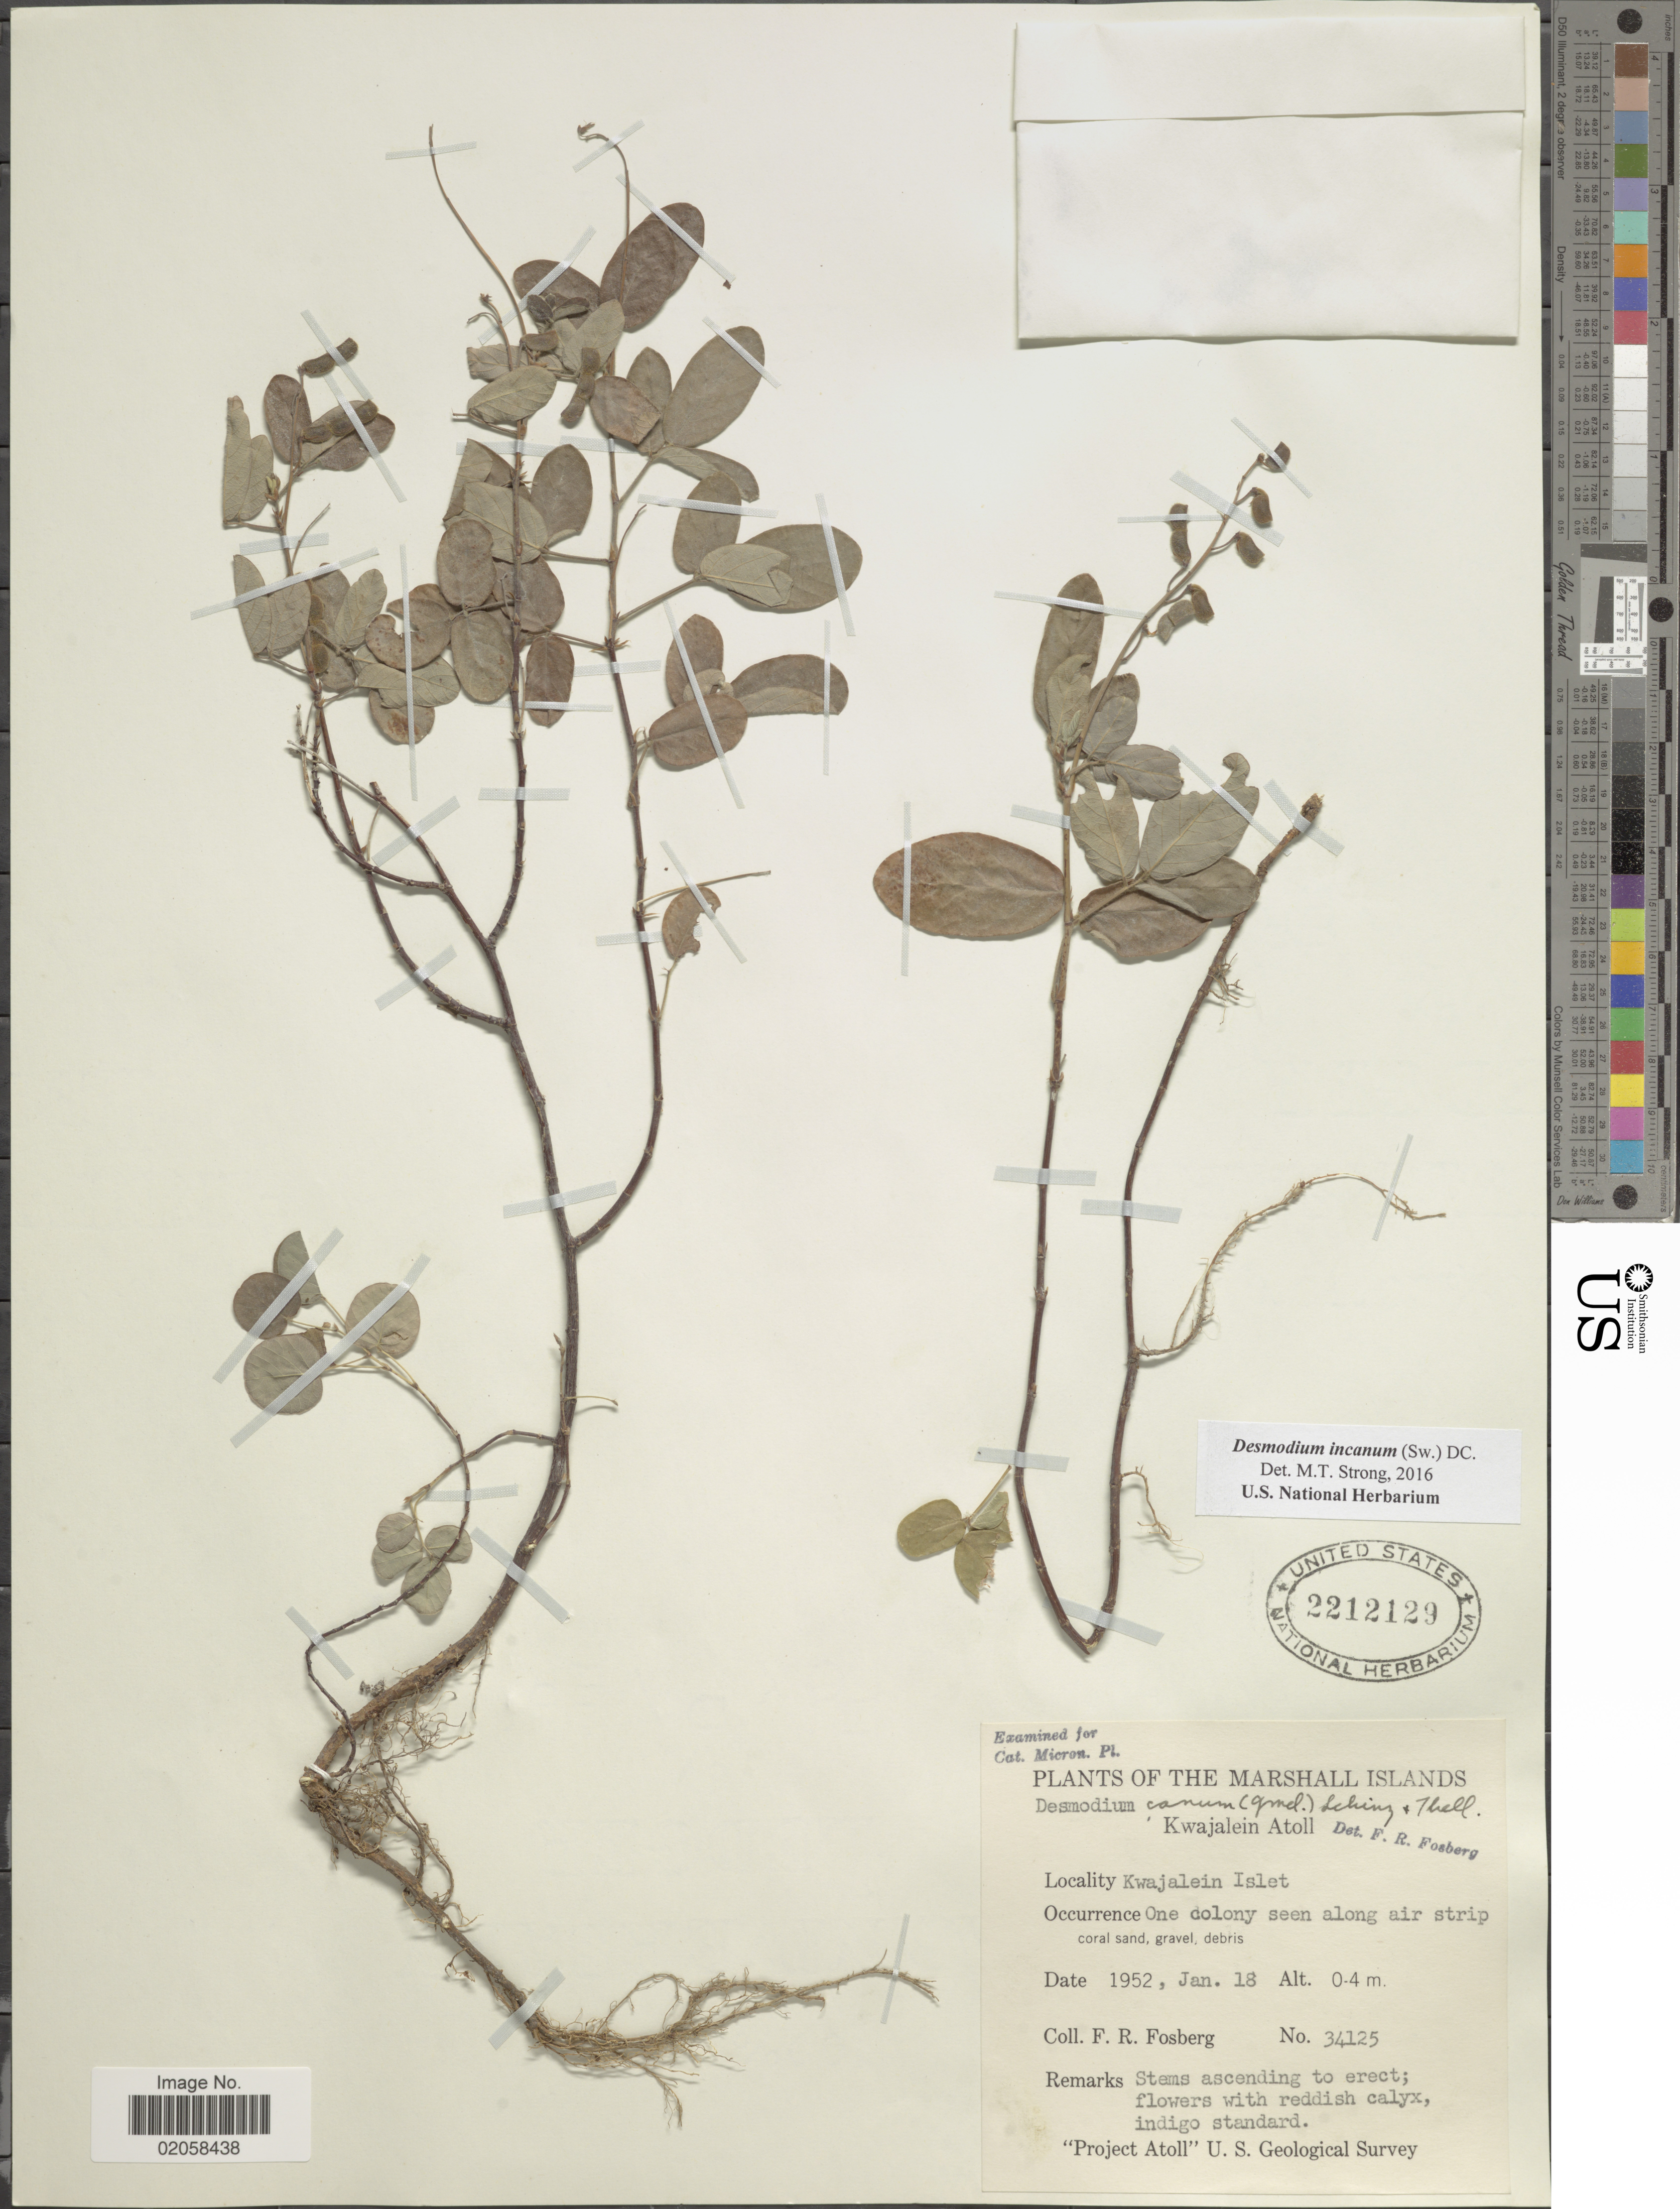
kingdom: Plantae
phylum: Tracheophyta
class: Magnoliopsida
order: Fabales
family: Fabaceae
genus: Desmodium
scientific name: Desmodium incanum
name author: (Sw.) DC.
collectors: F. R. Fosberg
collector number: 34125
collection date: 1952-01-18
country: Marshall Islands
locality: Kwajalein Atoll, Kwajalein Islet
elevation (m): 0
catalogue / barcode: US 2212129